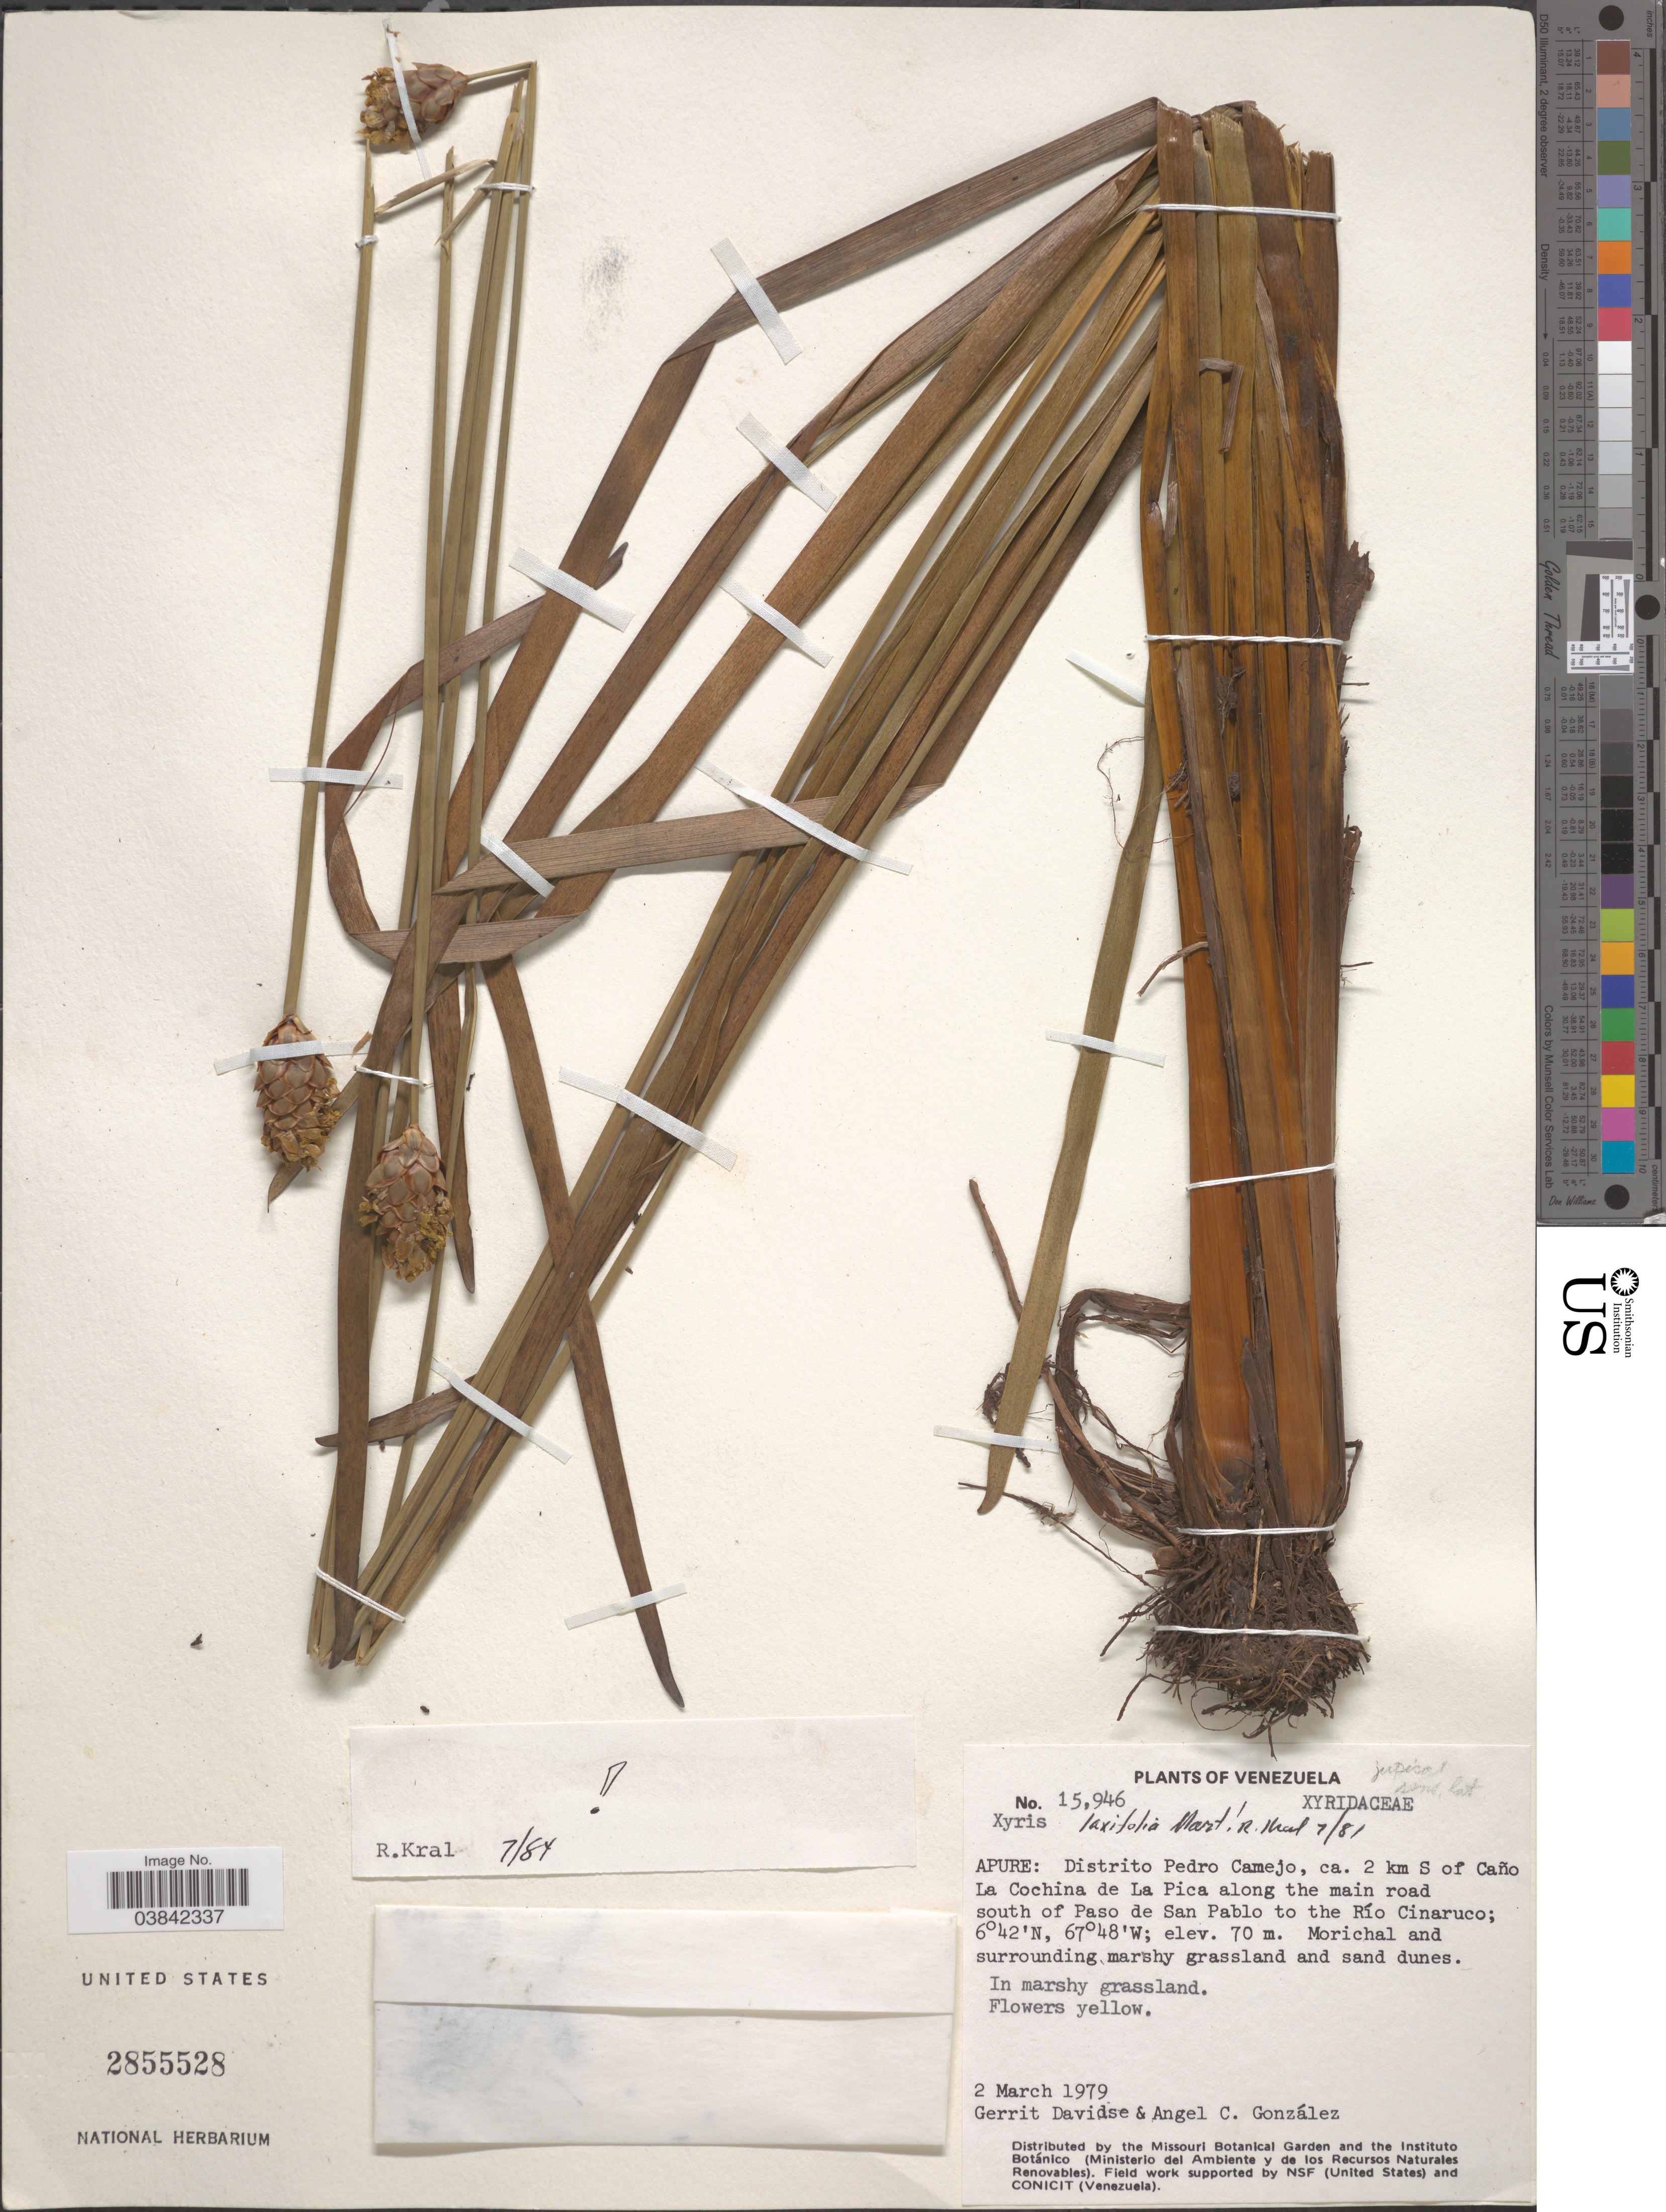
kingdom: Plantae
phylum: Tracheophyta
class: Liliopsida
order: Poales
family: Xyridaceae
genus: Xyris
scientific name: Xyris laxifolia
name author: Mart.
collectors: G. Davidse & A. C. González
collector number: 15946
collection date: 1979-03-02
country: Venezuela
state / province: Apure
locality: Distrito Pedro Camejo, ca. 2 km S of Caño La Cochina de La Pica along the main road south of Paso de San Pablo to the Río Cinaruco.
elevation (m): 70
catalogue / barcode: US 2855528